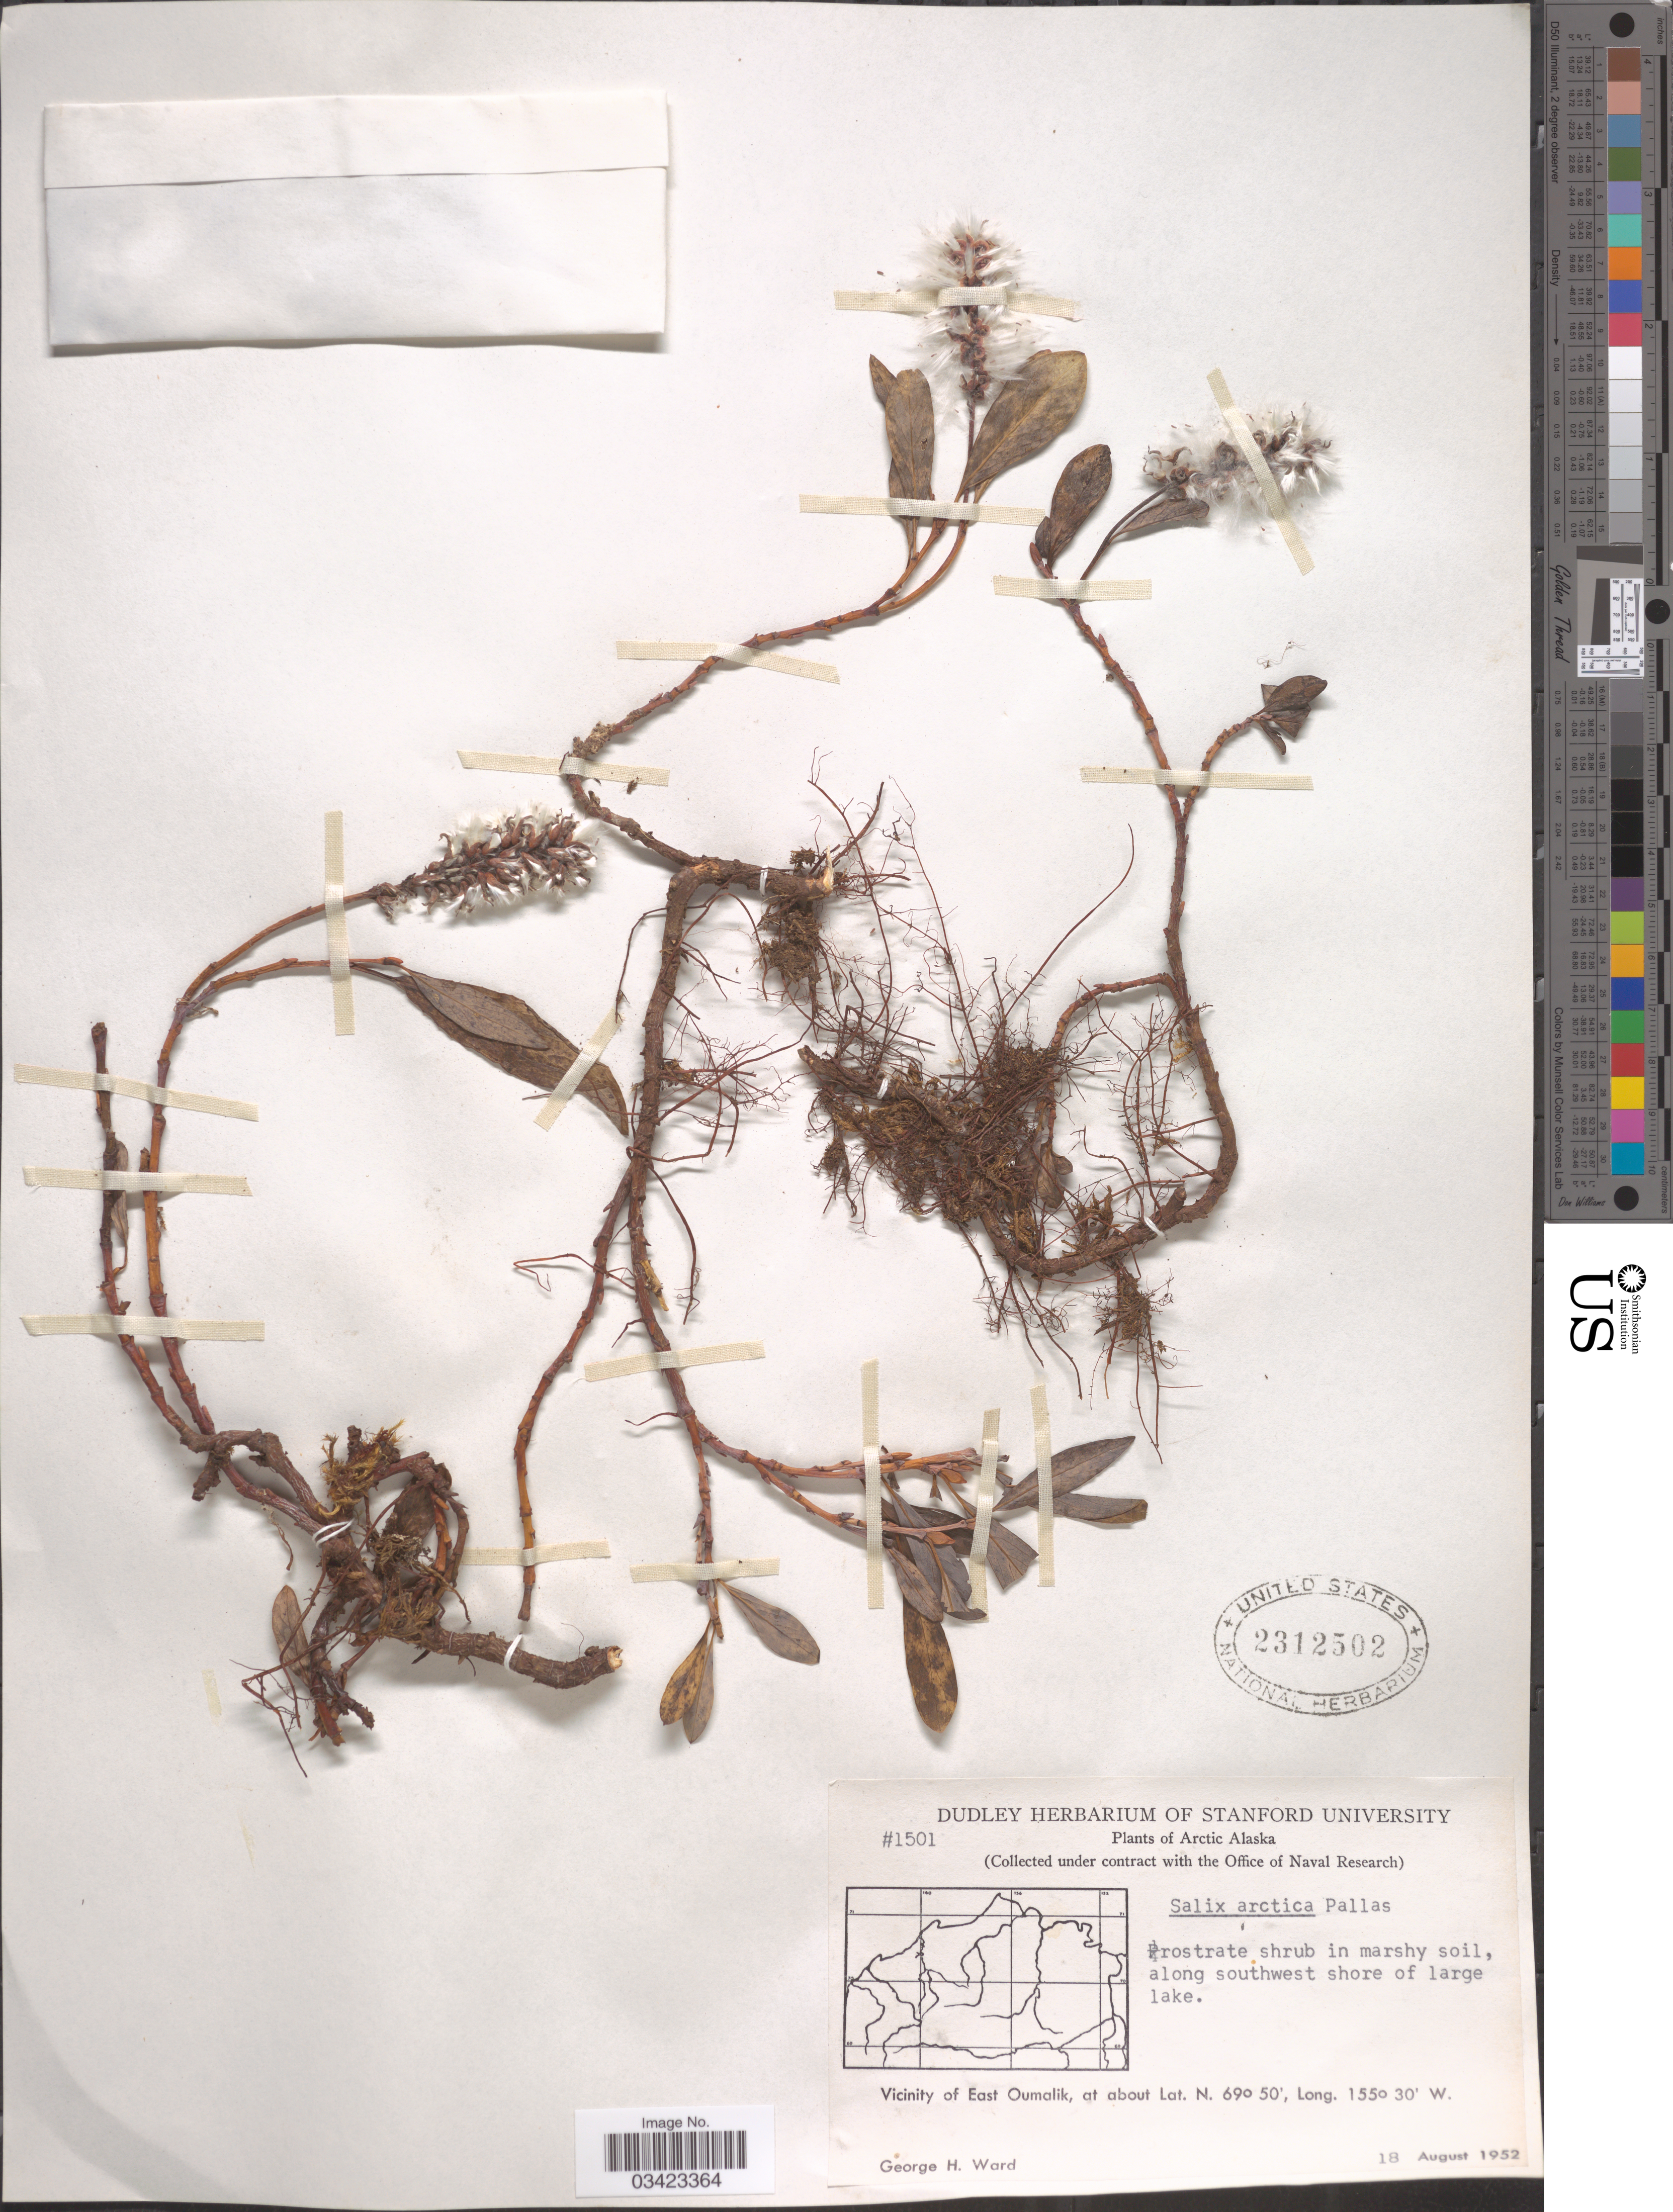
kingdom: Plantae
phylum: Tracheophyta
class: Magnoliopsida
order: Malpighiales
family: Salicaceae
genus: Salix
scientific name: Salix arctica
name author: Pall.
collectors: G. H. Ward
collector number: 1501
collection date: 1952-08-18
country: United States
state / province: Alaska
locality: Arctic Alaska. Vicinity of East Oumalik.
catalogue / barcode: US 2312502